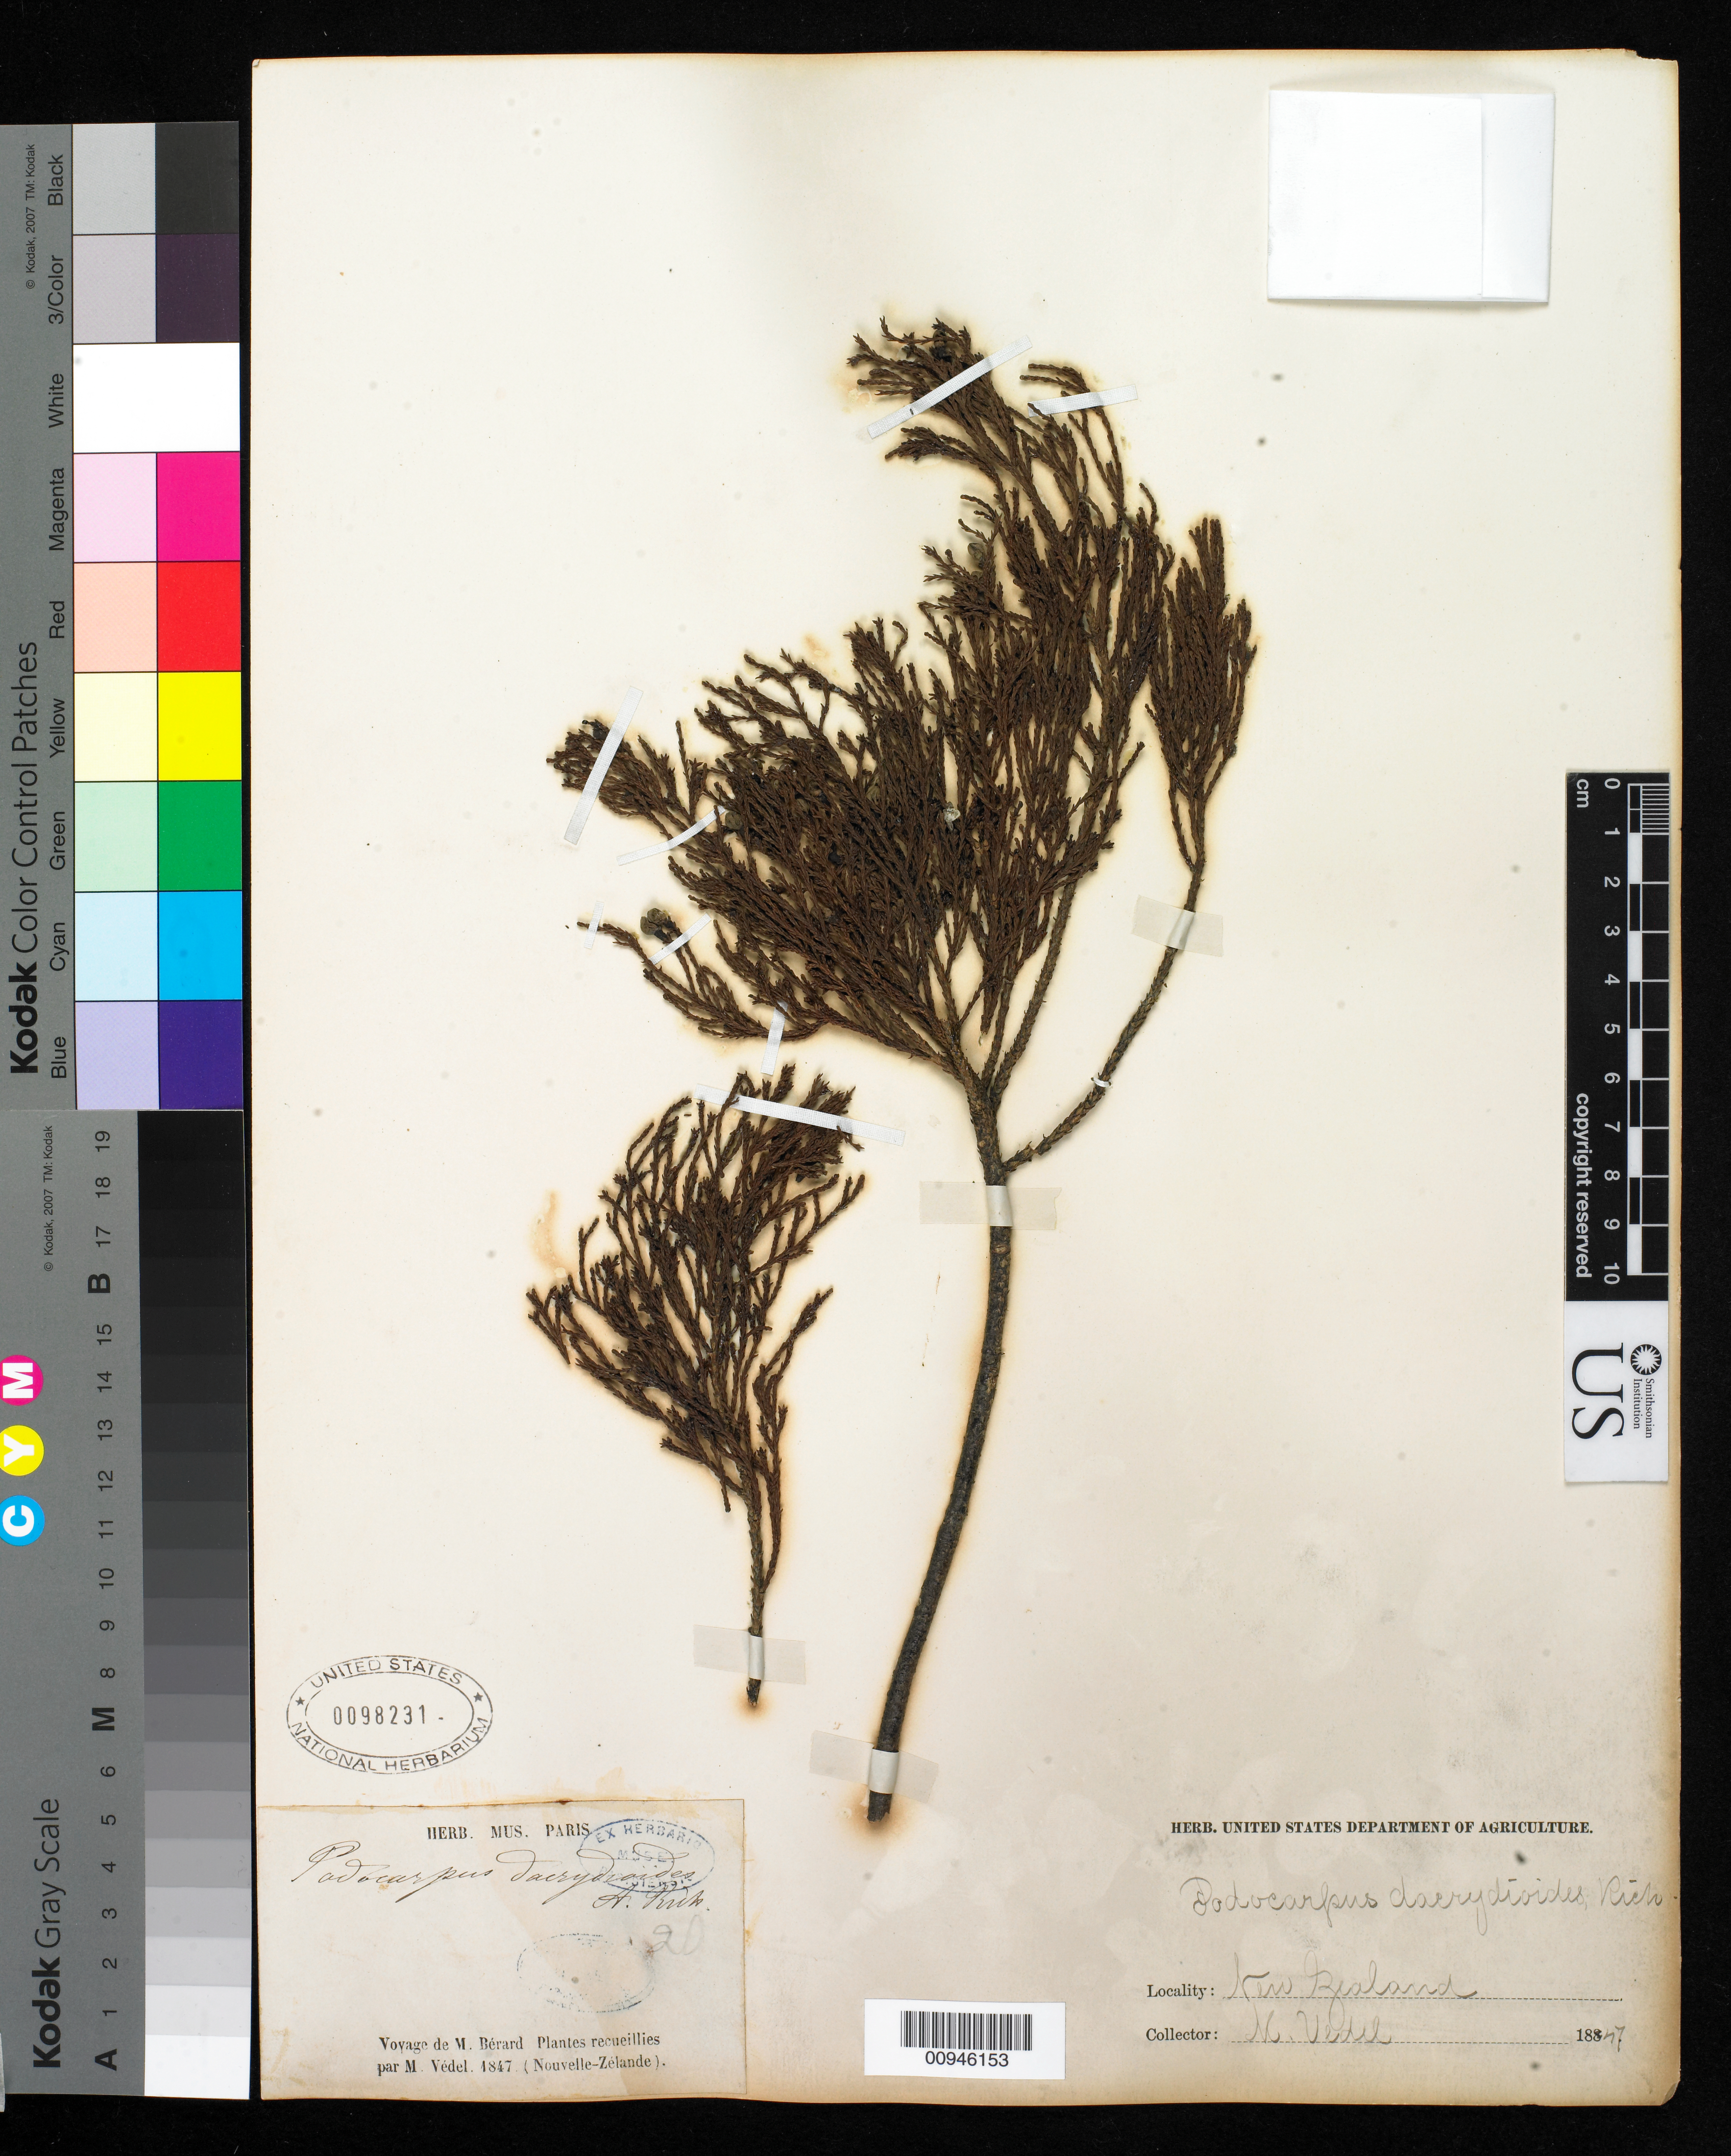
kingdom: Plantae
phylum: Tracheophyta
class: Pinopsida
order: Pinales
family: Podocarpaceae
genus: Podocarpus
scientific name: Podocarpus dacrydioides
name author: A. Rich.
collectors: M. Vedele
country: New Zealand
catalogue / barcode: US 98231